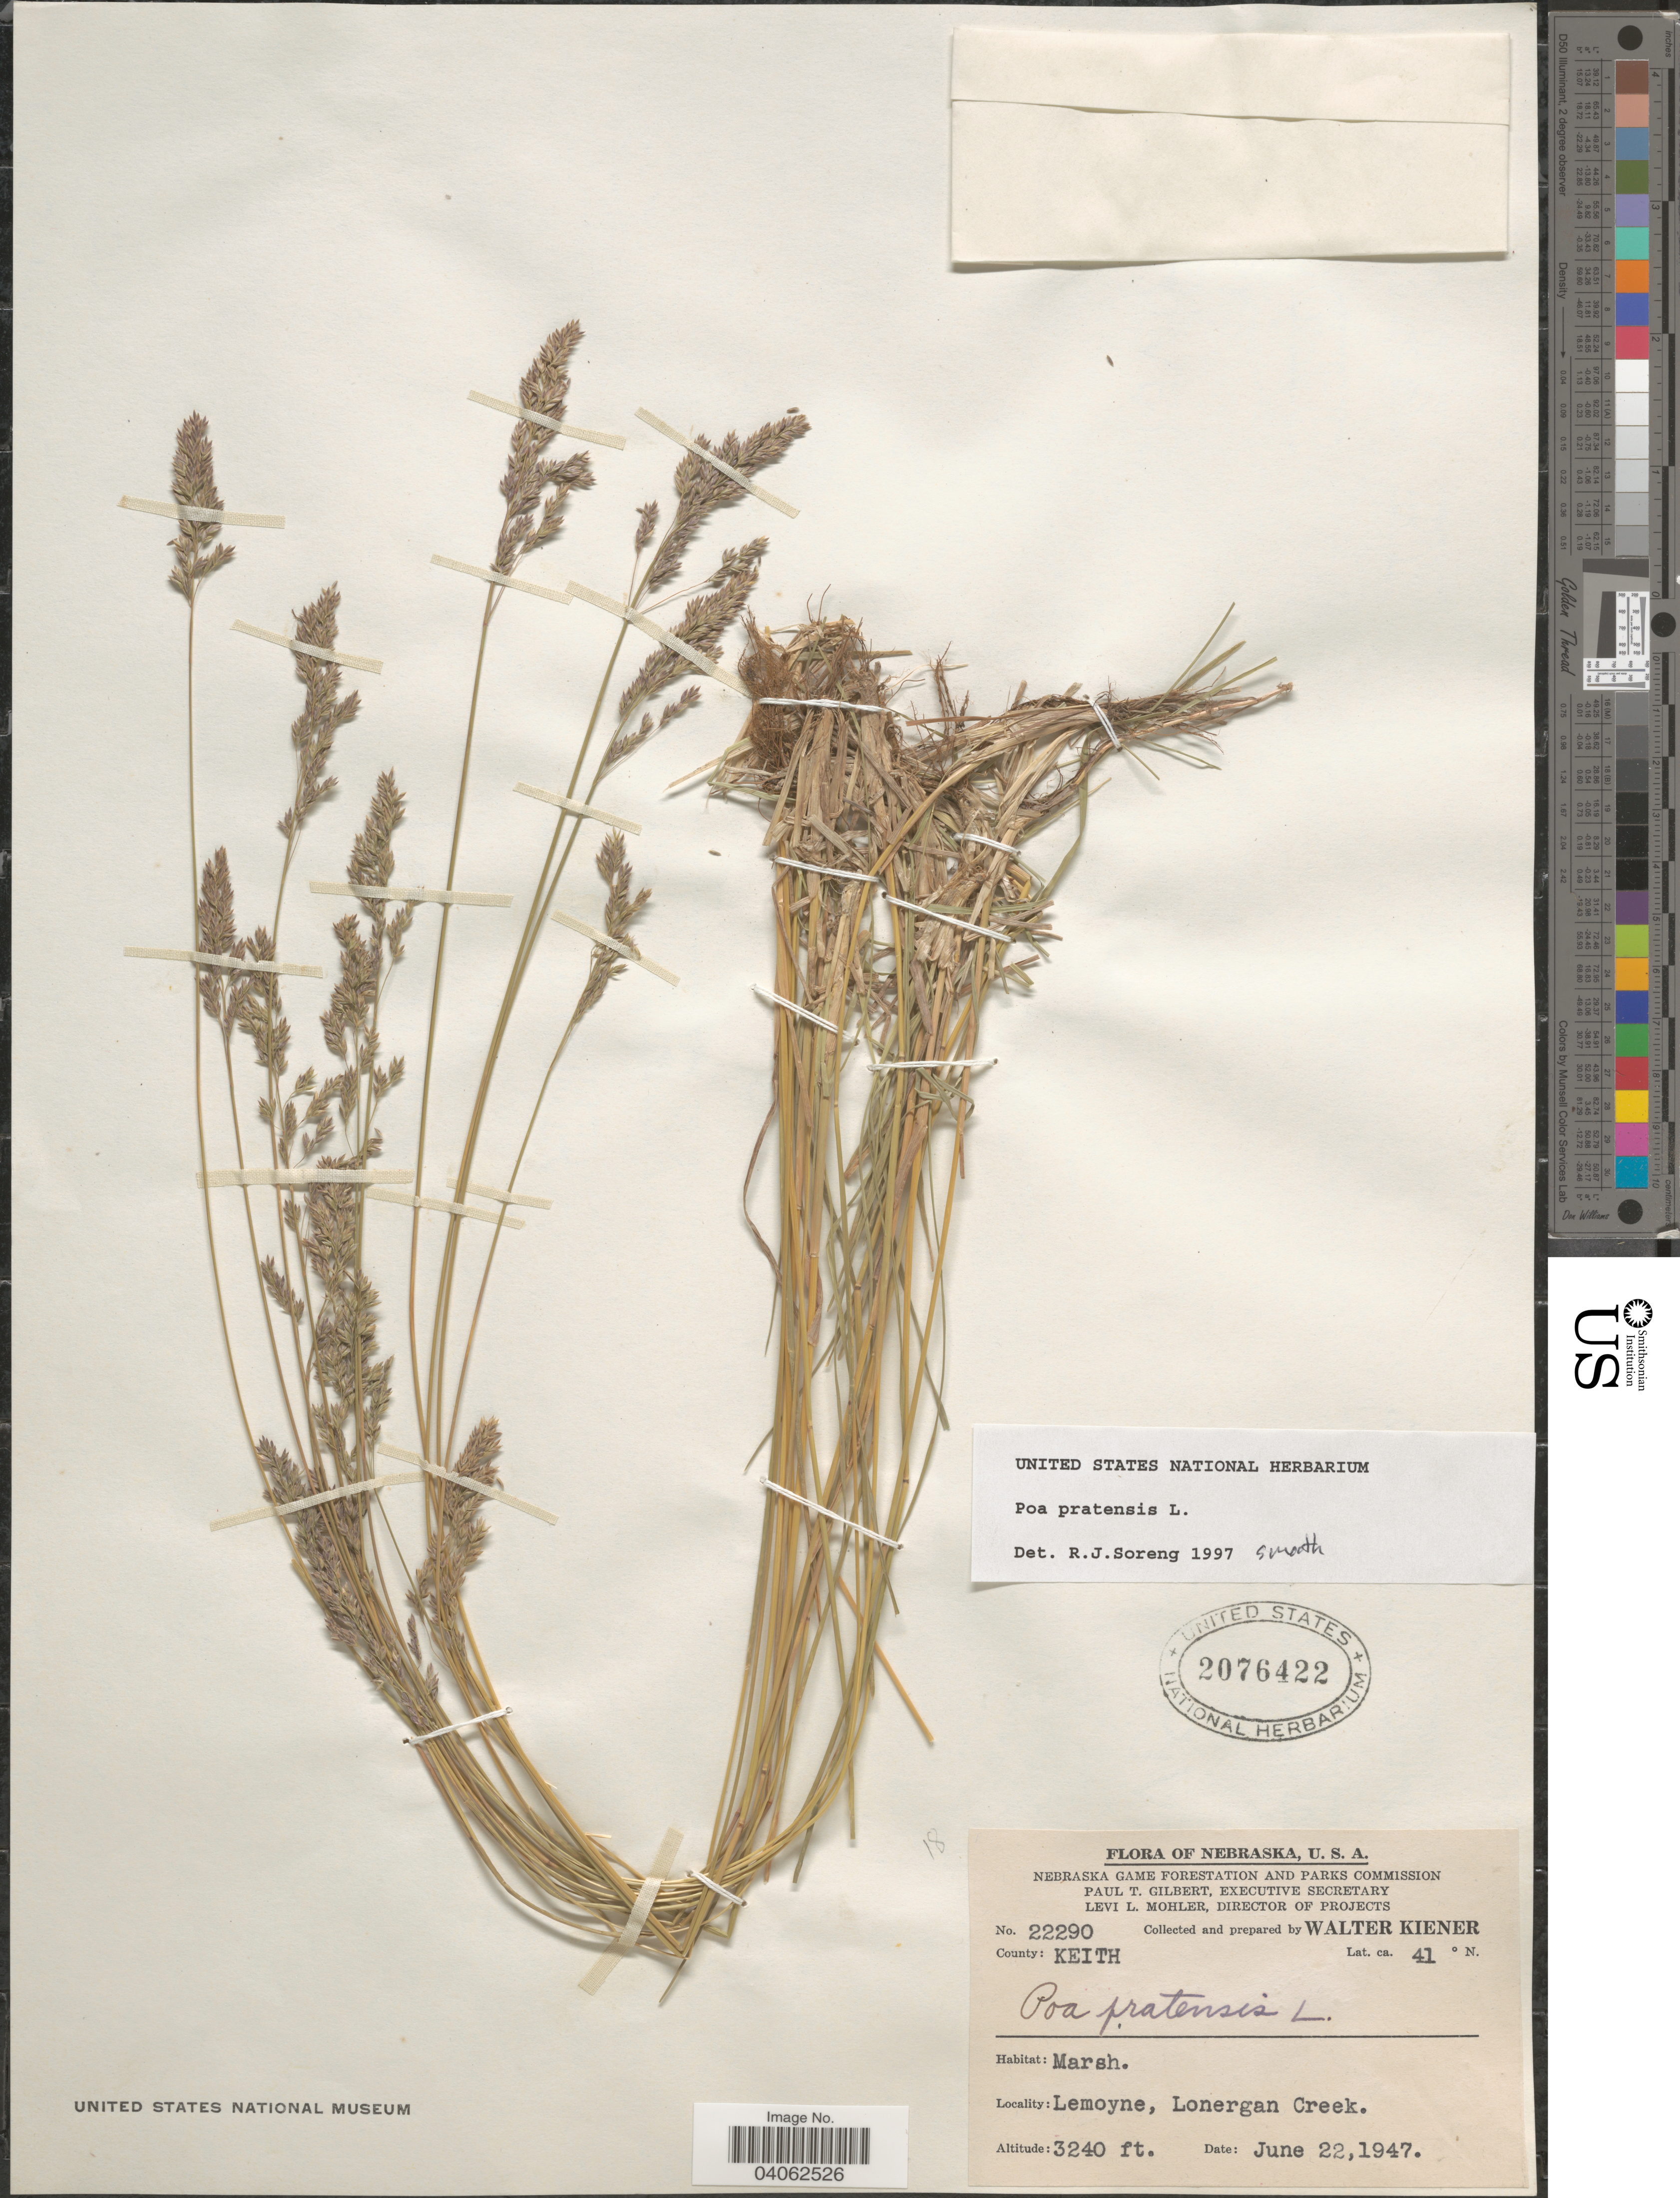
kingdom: Plantae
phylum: Tracheophyta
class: Liliopsida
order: Poales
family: Poaceae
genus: Poa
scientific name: Poa pratensis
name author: L.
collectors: W. Kiener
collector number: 22290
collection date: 1947-06-22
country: United States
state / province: Nebraska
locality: County: Keith. Lemoyne, Lonergan Creek.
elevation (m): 988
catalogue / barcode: US 2076422